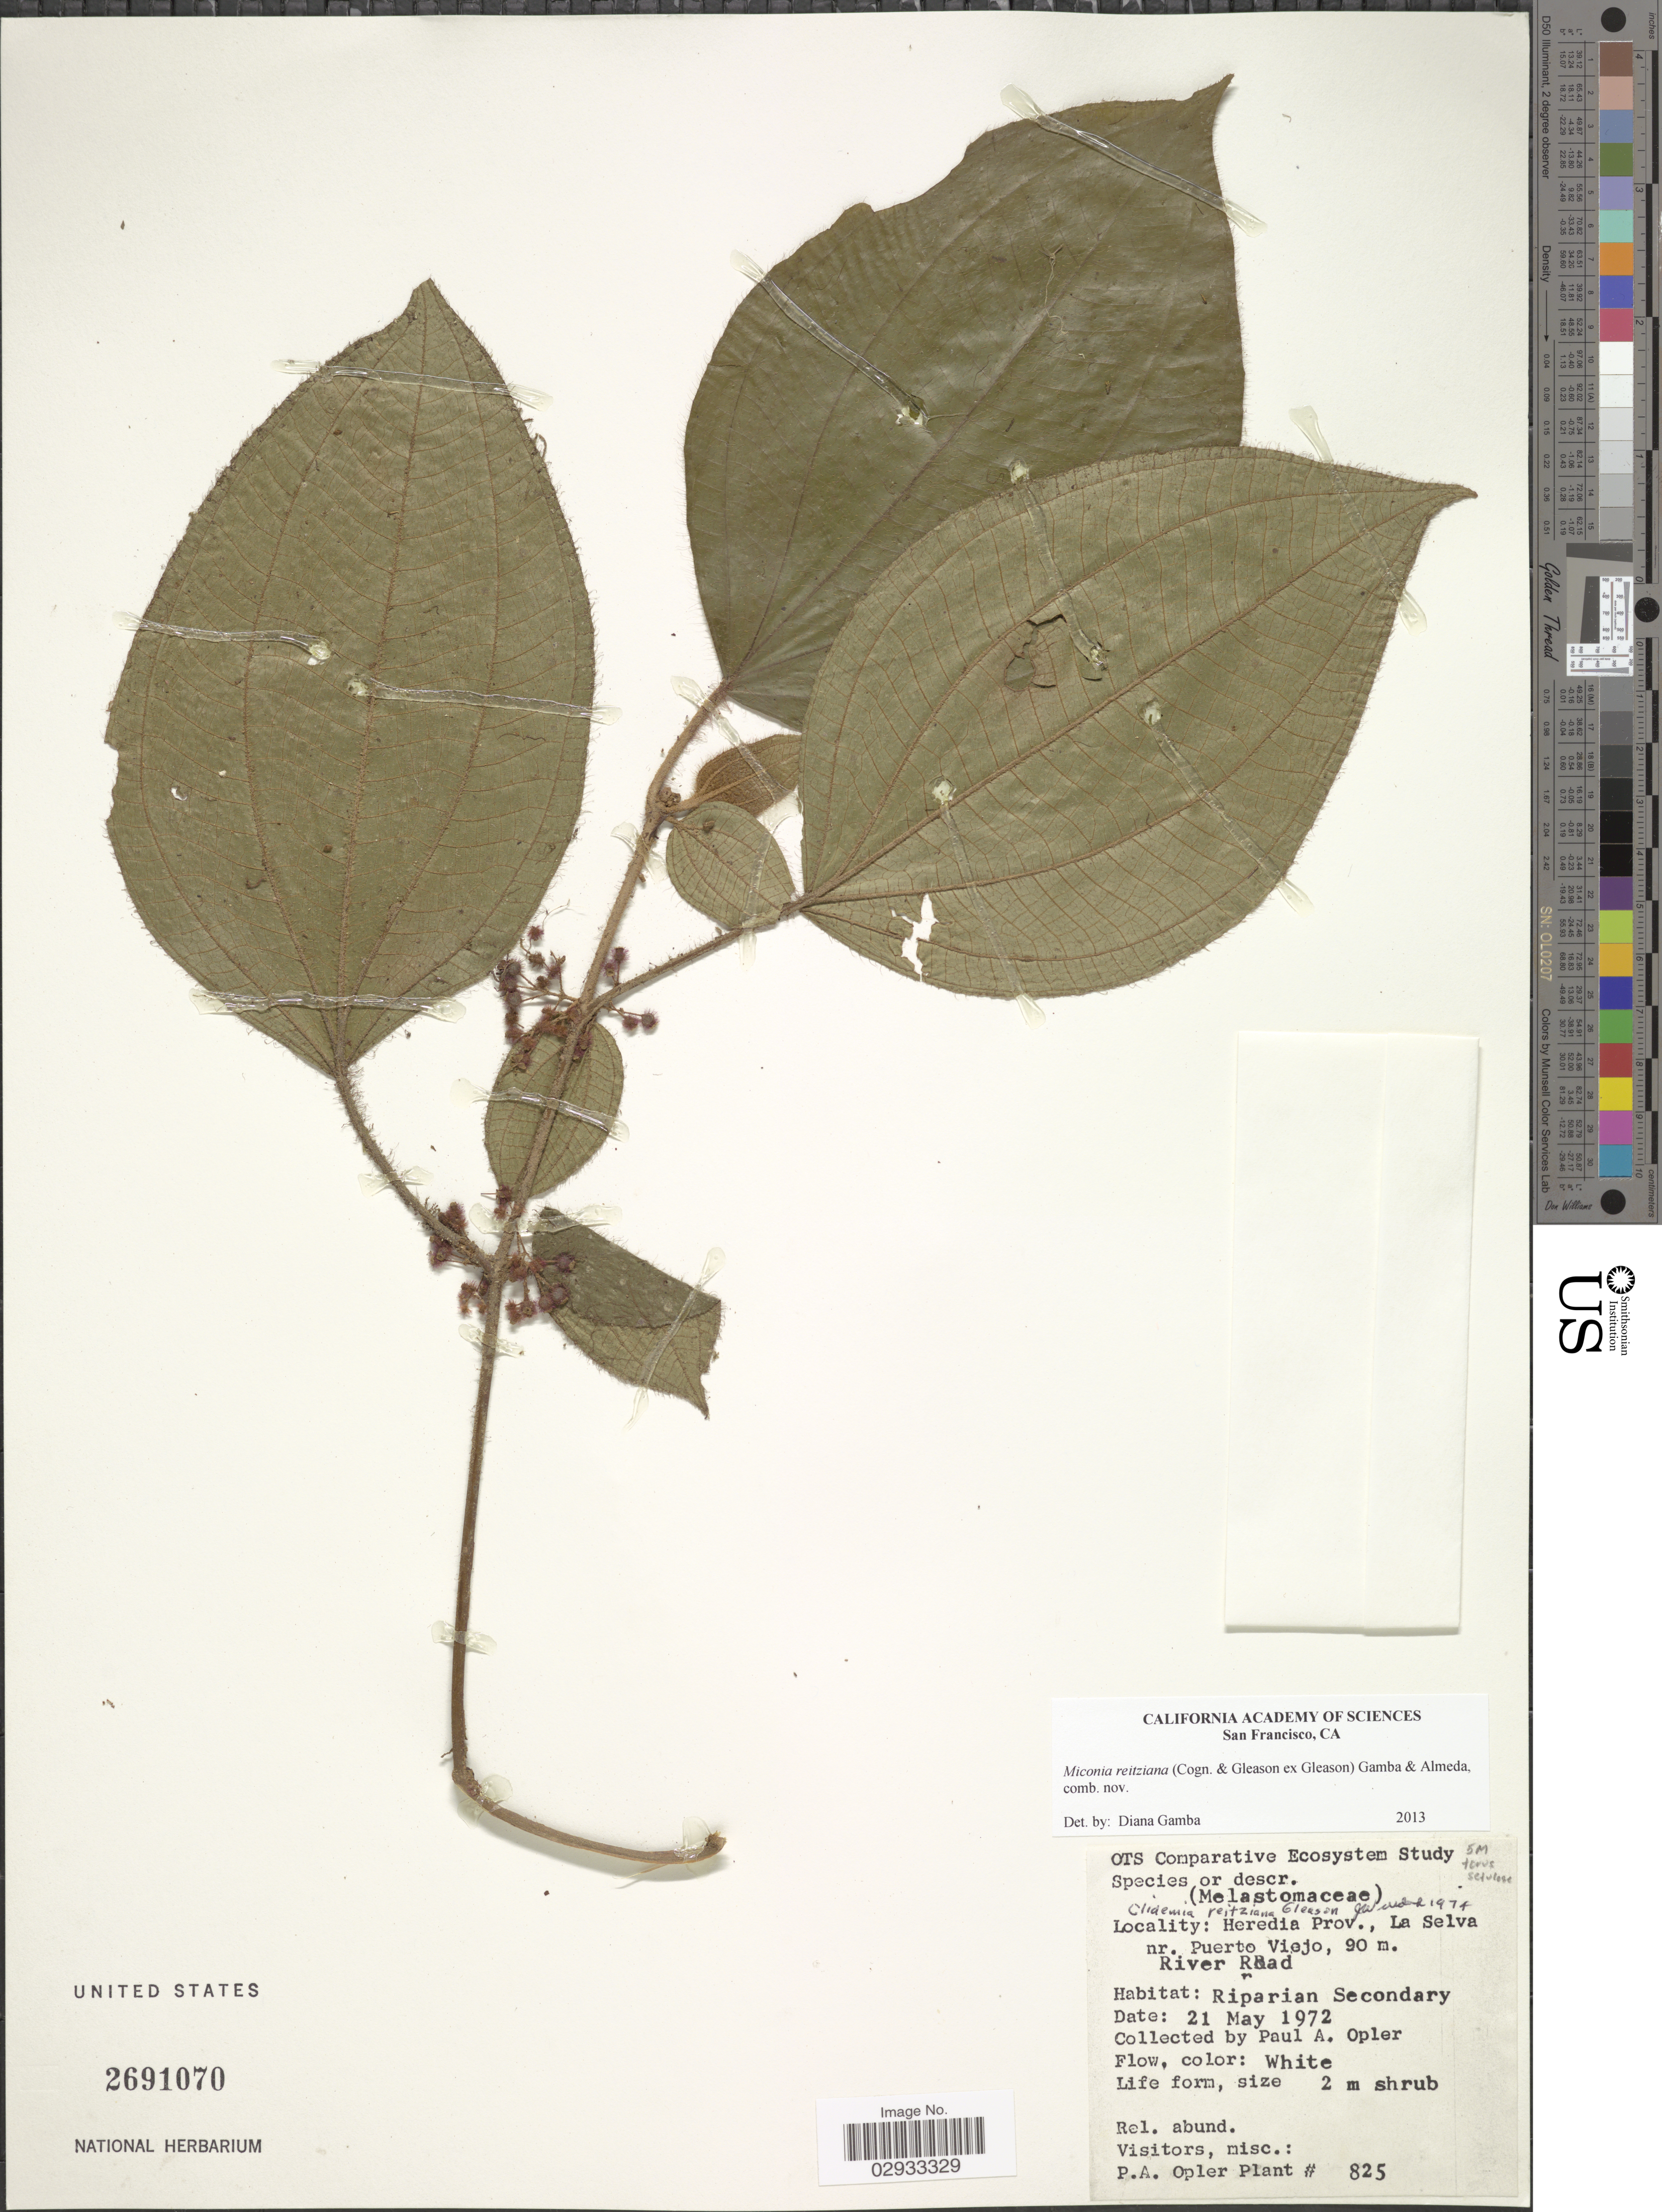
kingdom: Plantae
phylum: Tracheophyta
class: Magnoliopsida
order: Myrtales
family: Melastomataceae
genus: Miconia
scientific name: Miconia reitziana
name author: (Cogn. & Gleason) Gamba & Almeda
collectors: P. Opler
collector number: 825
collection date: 1972-05-21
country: Costa Rica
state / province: Heredia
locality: River Road, La Selva nr. Puerto Viejo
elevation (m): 90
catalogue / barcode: US 2691070